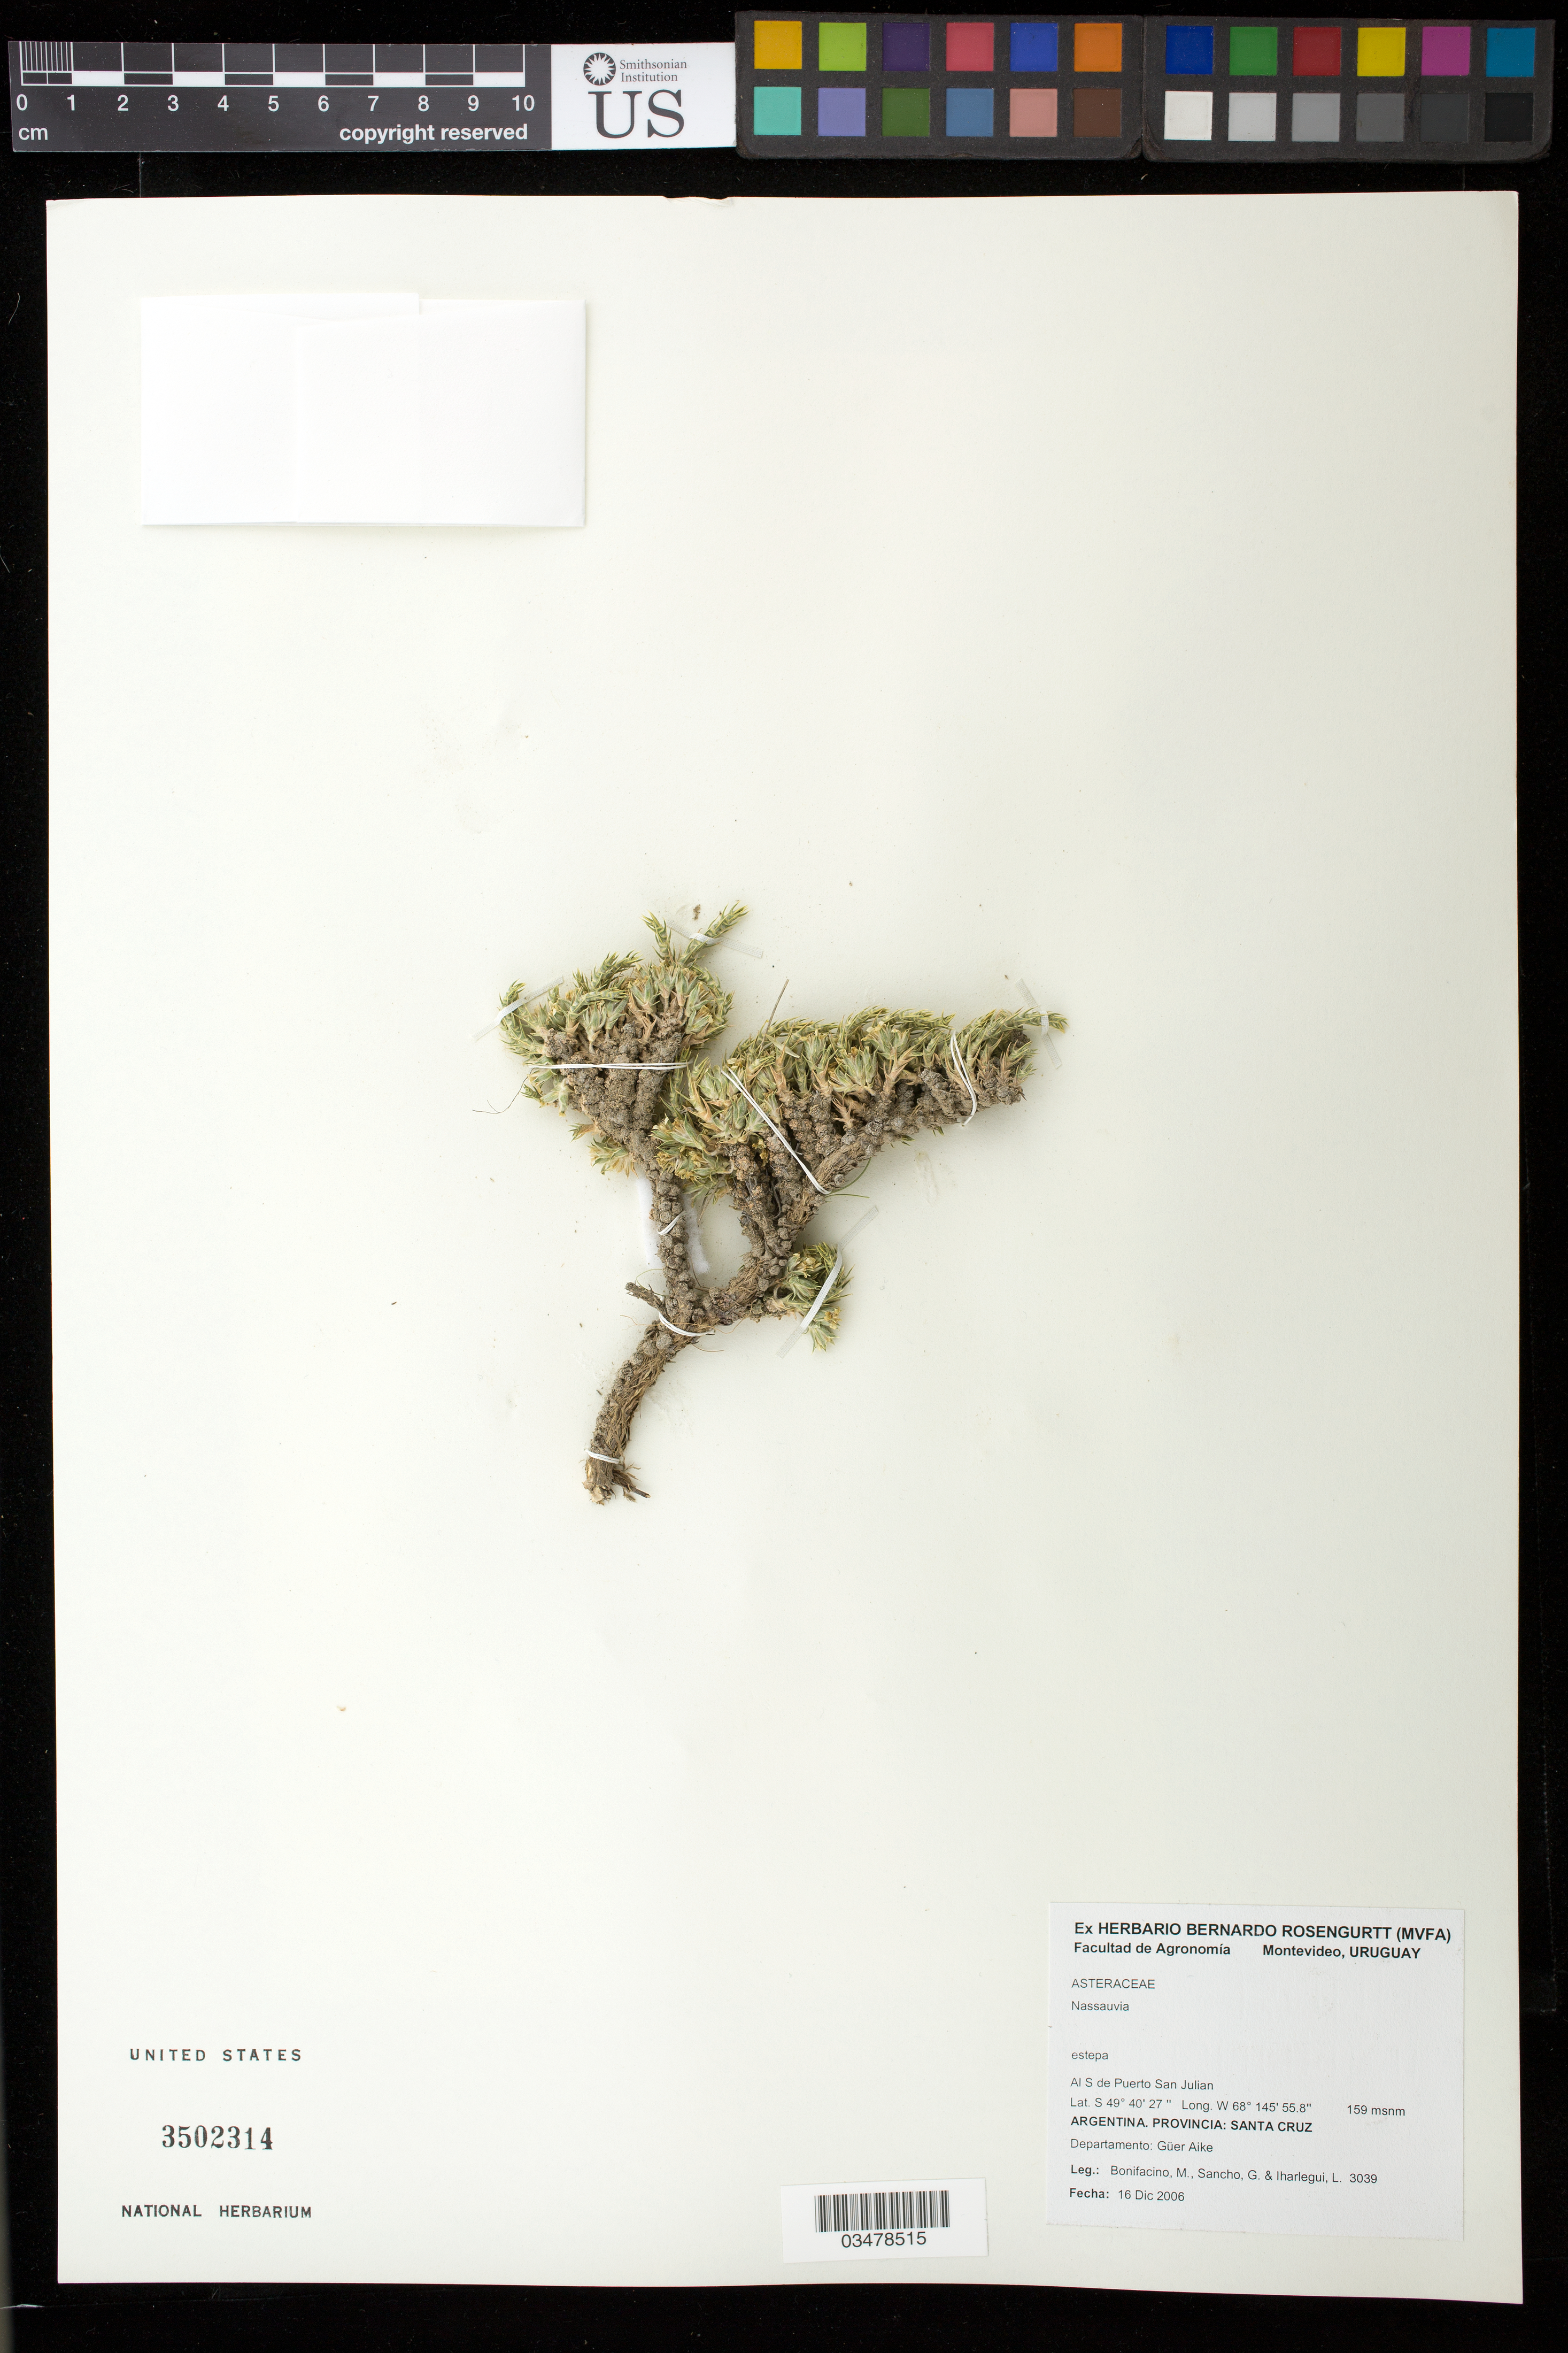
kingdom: Plantae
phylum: Tracheophyta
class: Magnoliopsida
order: Asterales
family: Asteraceae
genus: Nassauvia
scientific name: Nassauvia sp.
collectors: M. Bonifacino, G. Sancho & L. Iharlegui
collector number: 3039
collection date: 2006-12-16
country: Argentina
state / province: Santa Cruz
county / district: Guer Aike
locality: Al S de Puerto San Julian.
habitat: Estepa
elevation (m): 159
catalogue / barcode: US 3502314